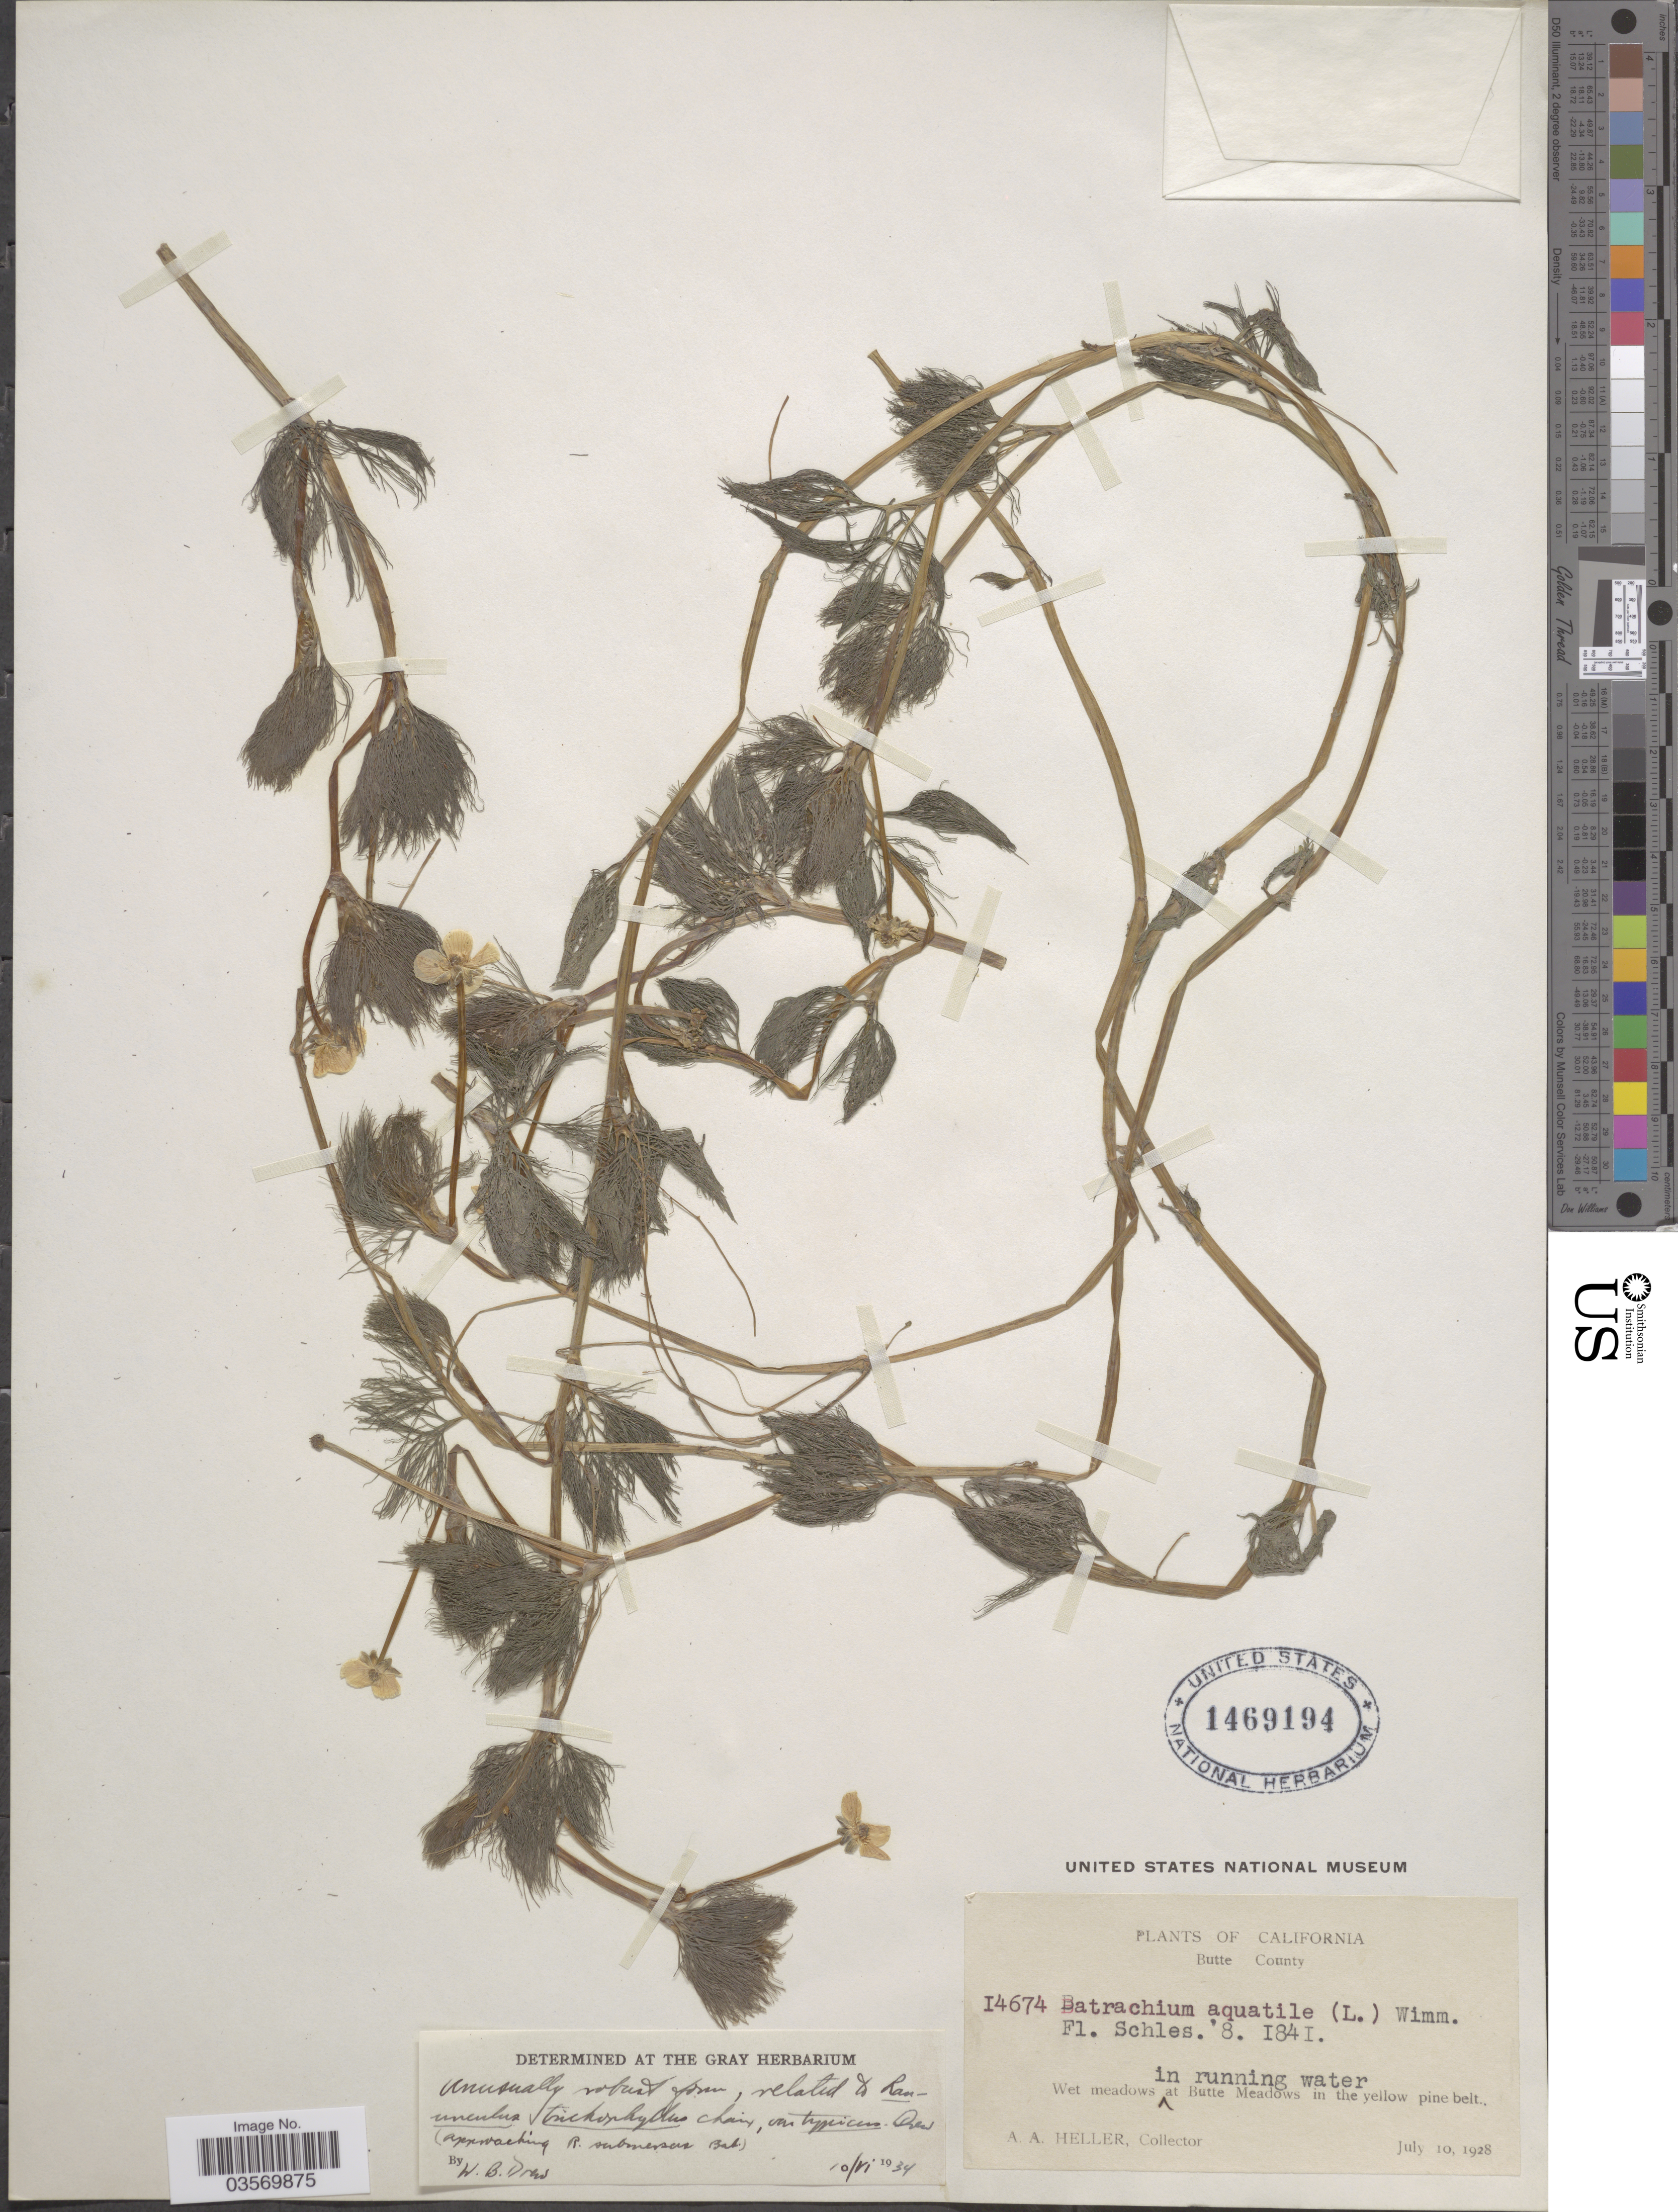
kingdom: Plantae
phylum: Tracheophyta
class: Magnoliopsida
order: Ranunculales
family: Ranunculaceae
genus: Ranunculus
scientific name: Ranunculus trichophyllus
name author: Chaix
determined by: Strong, Mark T., (BOT), Smithsonian Institution - National Museum of Natural History (UNITED STATES)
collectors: A. A. Heller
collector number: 14674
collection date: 1928-07-10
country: United States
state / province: California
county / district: Butte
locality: Butte County. At Butte Meadows in the yellow pine belt.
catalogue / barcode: US 1469194